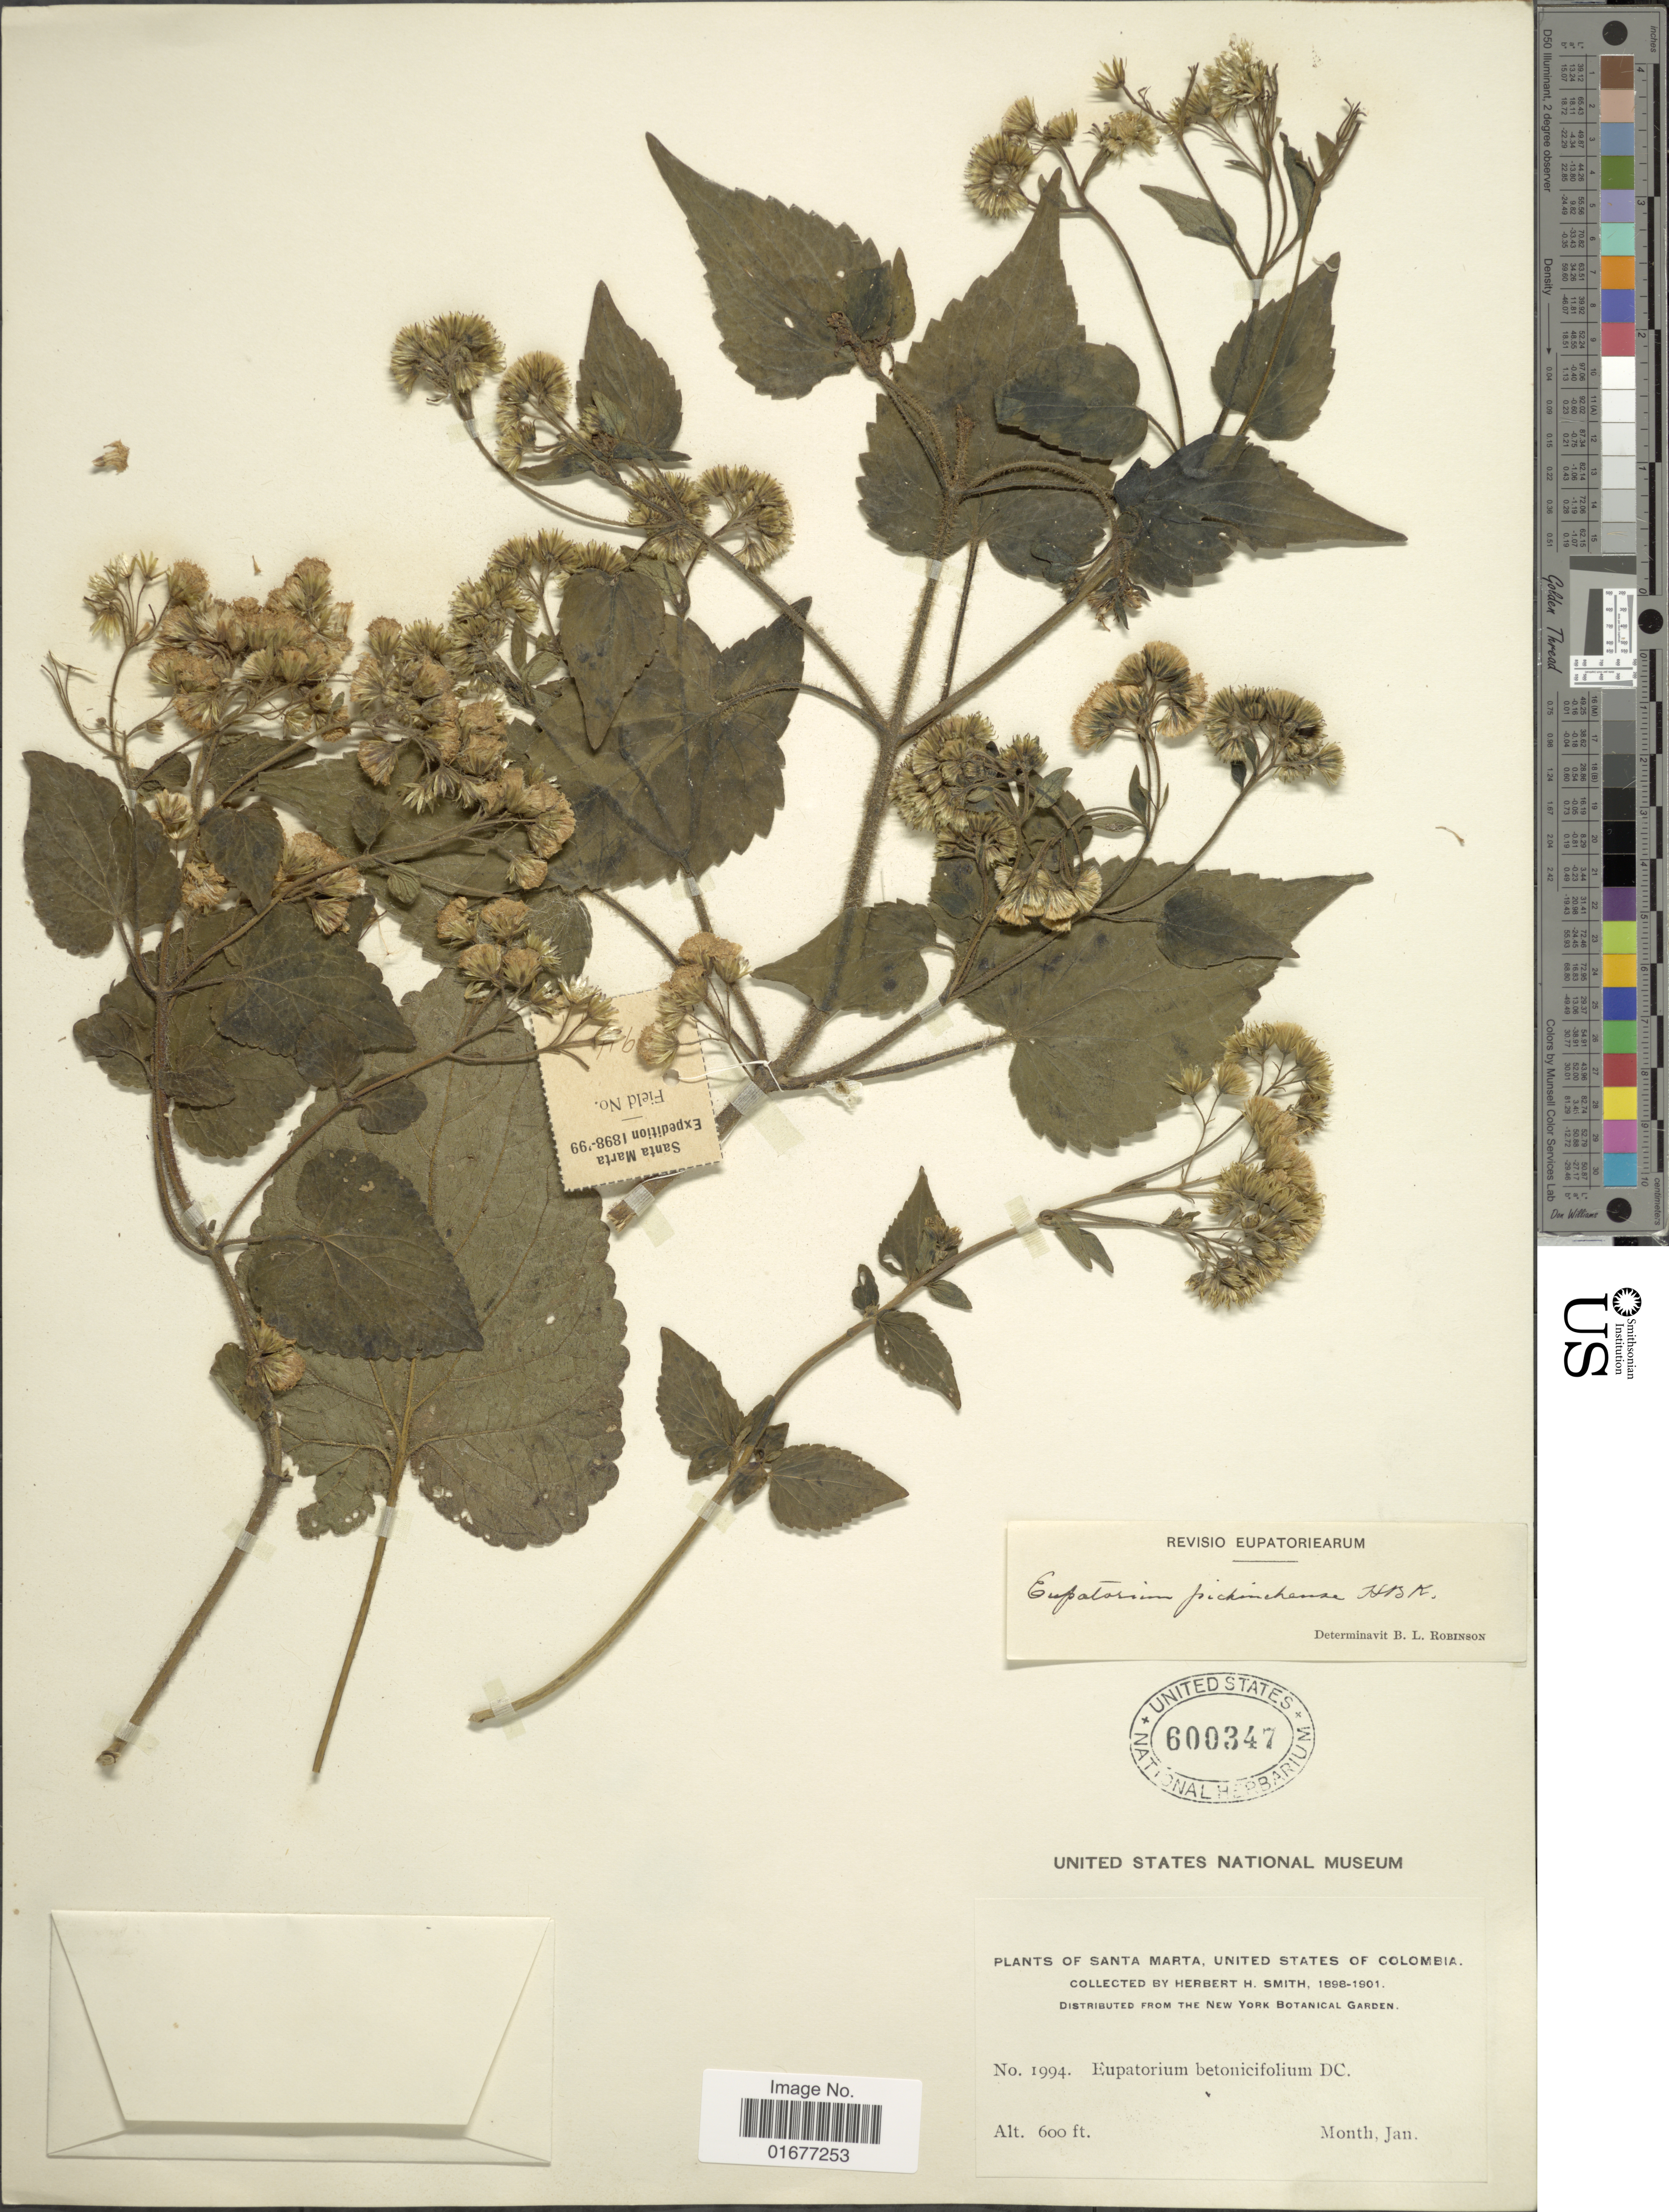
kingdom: Plantae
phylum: Tracheophyta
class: Magnoliopsida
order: Asterales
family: Asteraceae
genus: Ageratina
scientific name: Ageratina apollinairei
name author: (B.L. Rob.) R.M. King & H. Rob.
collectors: Herbert H. Smith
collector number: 1994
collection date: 1898-01/1901-01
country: Colombia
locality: Santa Marta, United States of Colombia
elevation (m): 183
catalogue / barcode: US 600347